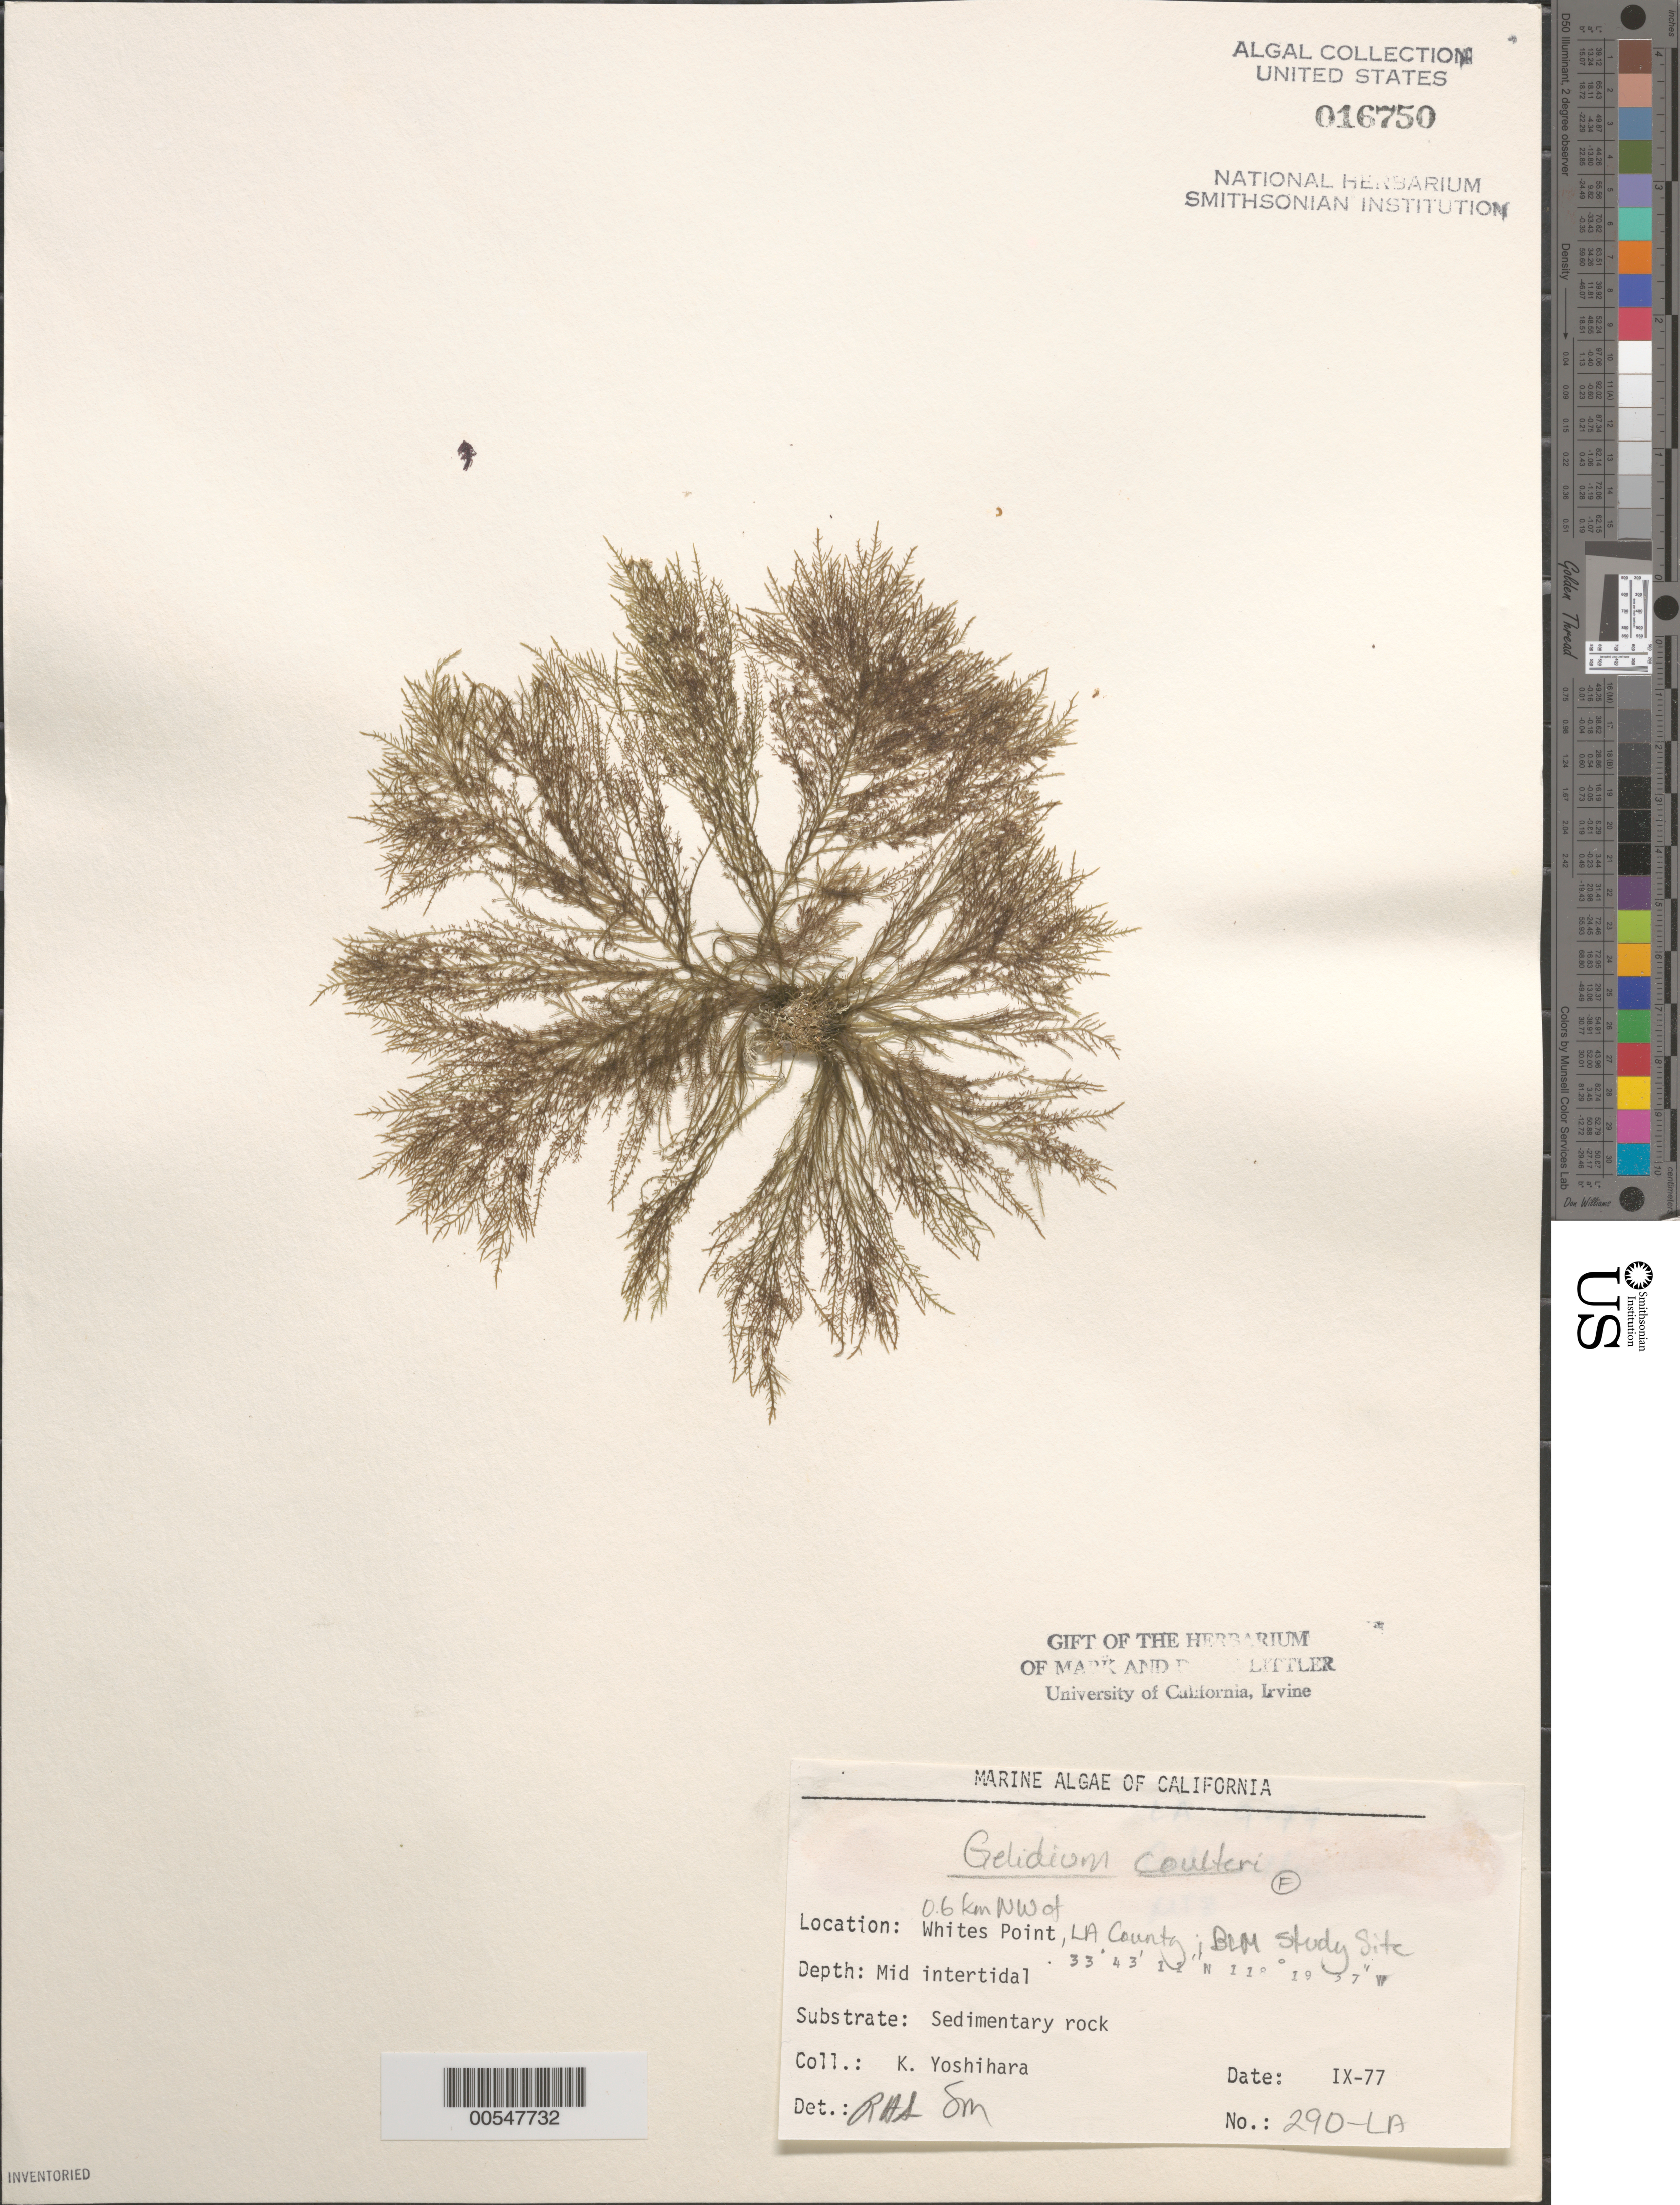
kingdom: Plantae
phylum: Rhodophyta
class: Florideophyceae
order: Gelidiales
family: Gelidiaceae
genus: Gelidium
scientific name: Gelidium coulteri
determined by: Sims, Robert H.; Murray, S. N.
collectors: K. Yoshihara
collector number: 290-la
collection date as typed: Sep 1977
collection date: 1977-09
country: United States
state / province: California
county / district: Los Angeles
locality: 0.6 km northwest of Whites Point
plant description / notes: BLM-SOCALBIGHT Rocky Intertidal Survey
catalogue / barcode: US 16750